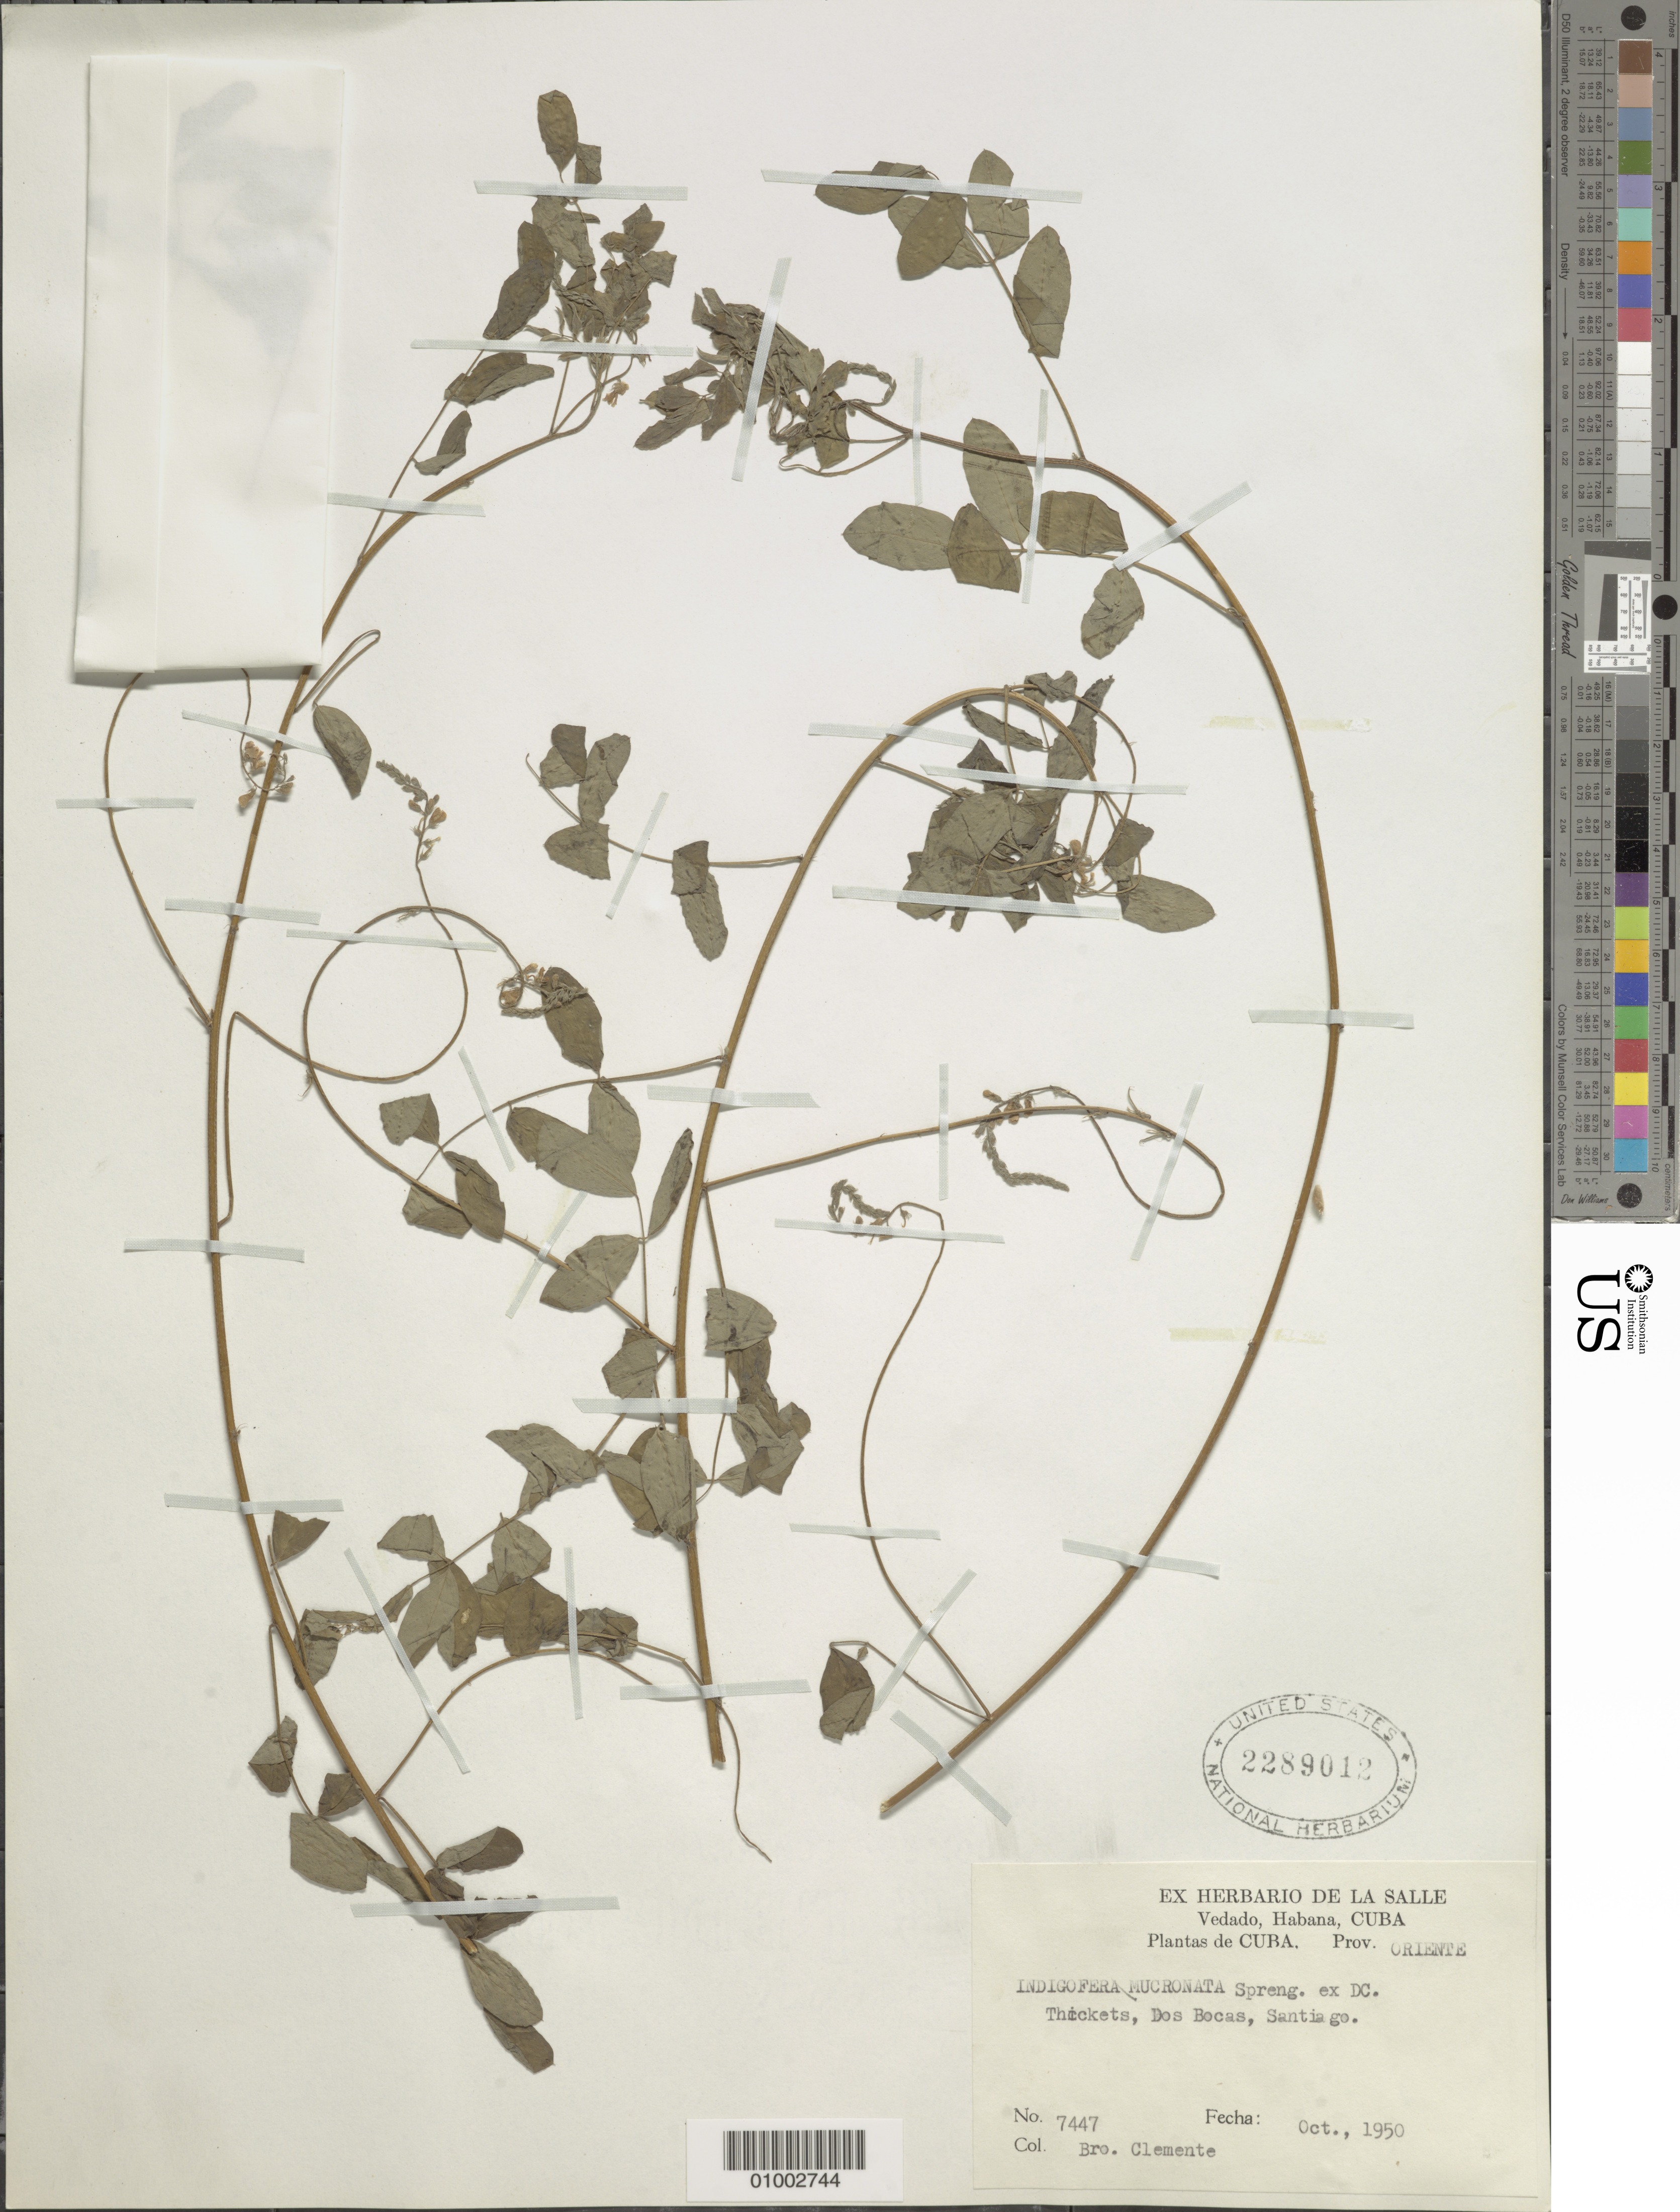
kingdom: Plantae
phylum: Tracheophyta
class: Magnoliopsida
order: Fabales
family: Fabaceae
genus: Indigofera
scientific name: Indigofera mucronata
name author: Lam.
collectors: Bro. Clemente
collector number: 7447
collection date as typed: Oct 1950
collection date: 1950-10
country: Cuba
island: Cuba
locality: Thickets, Dos Bocas, Santiago, Province Oriente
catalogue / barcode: US 2289012